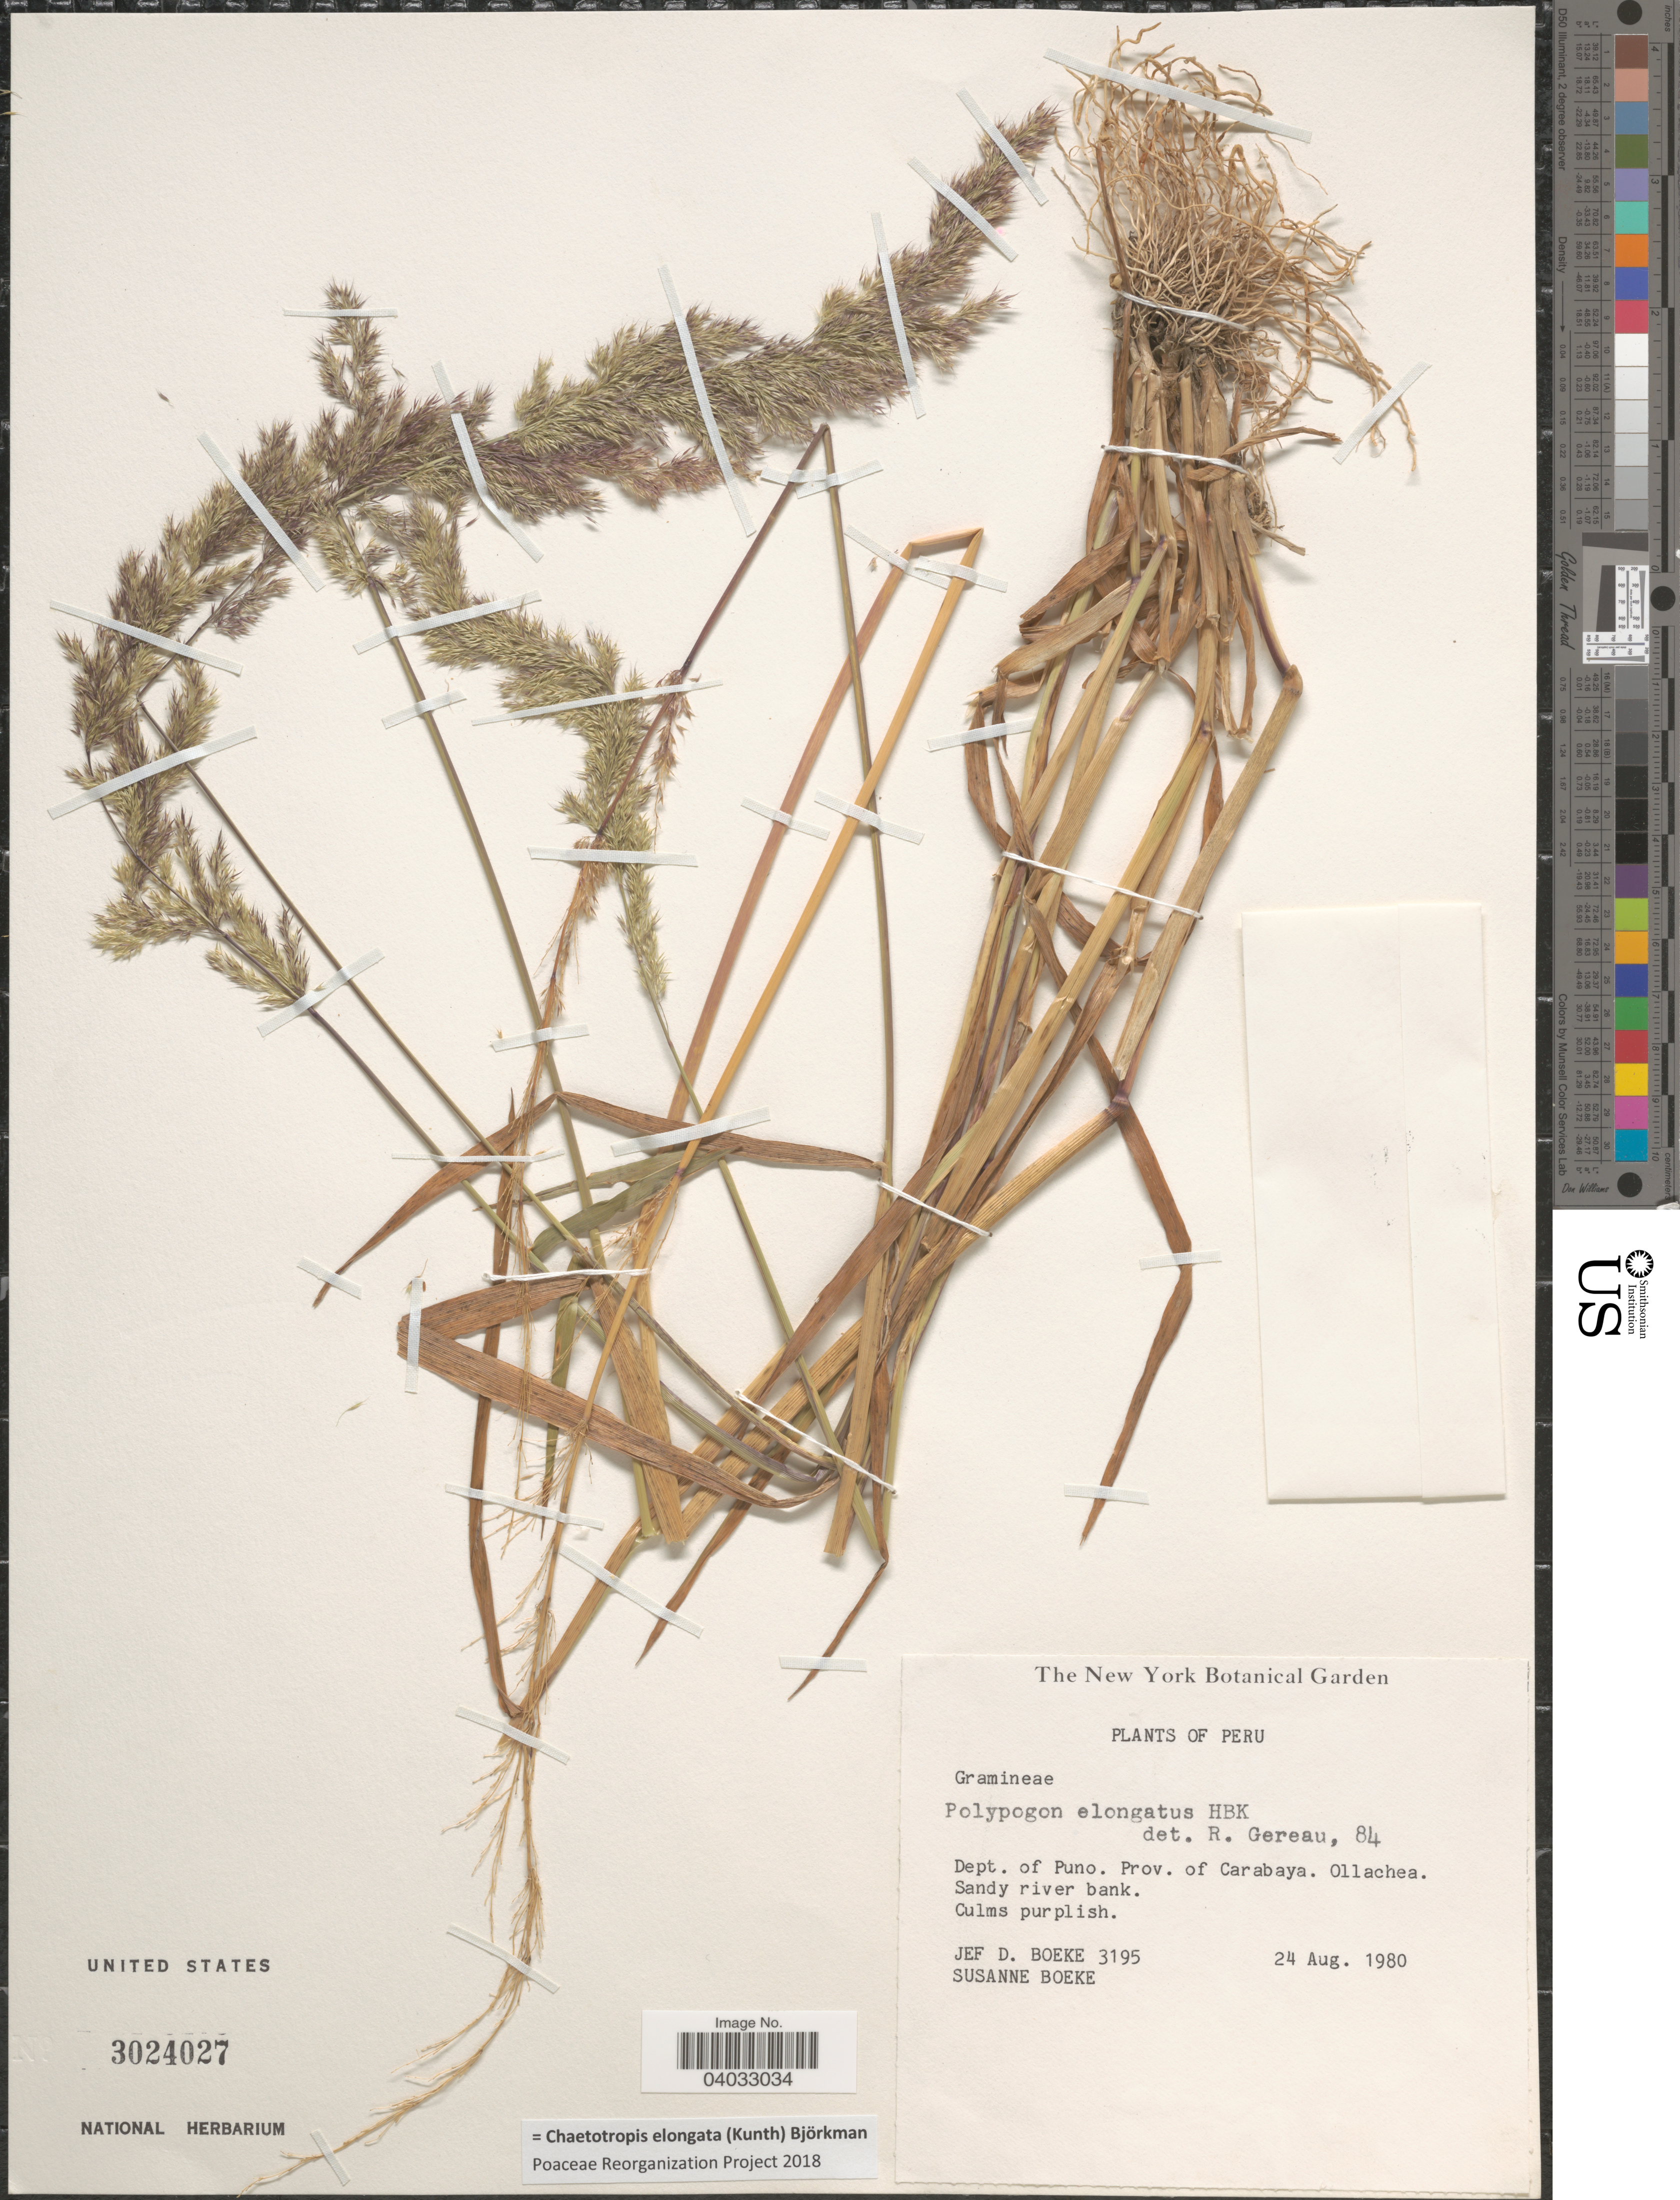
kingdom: Plantae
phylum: Tracheophyta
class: Liliopsida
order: Poales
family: Poaceae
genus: Chaetotropis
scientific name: Chaetotropis elongata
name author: (Kunth) Björkman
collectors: J. Boeke & S. Boeke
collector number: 3195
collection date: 1980-08-24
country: Peru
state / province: Puno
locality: Dept. of Puno. Prov. of Carabaya.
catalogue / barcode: US 3024027